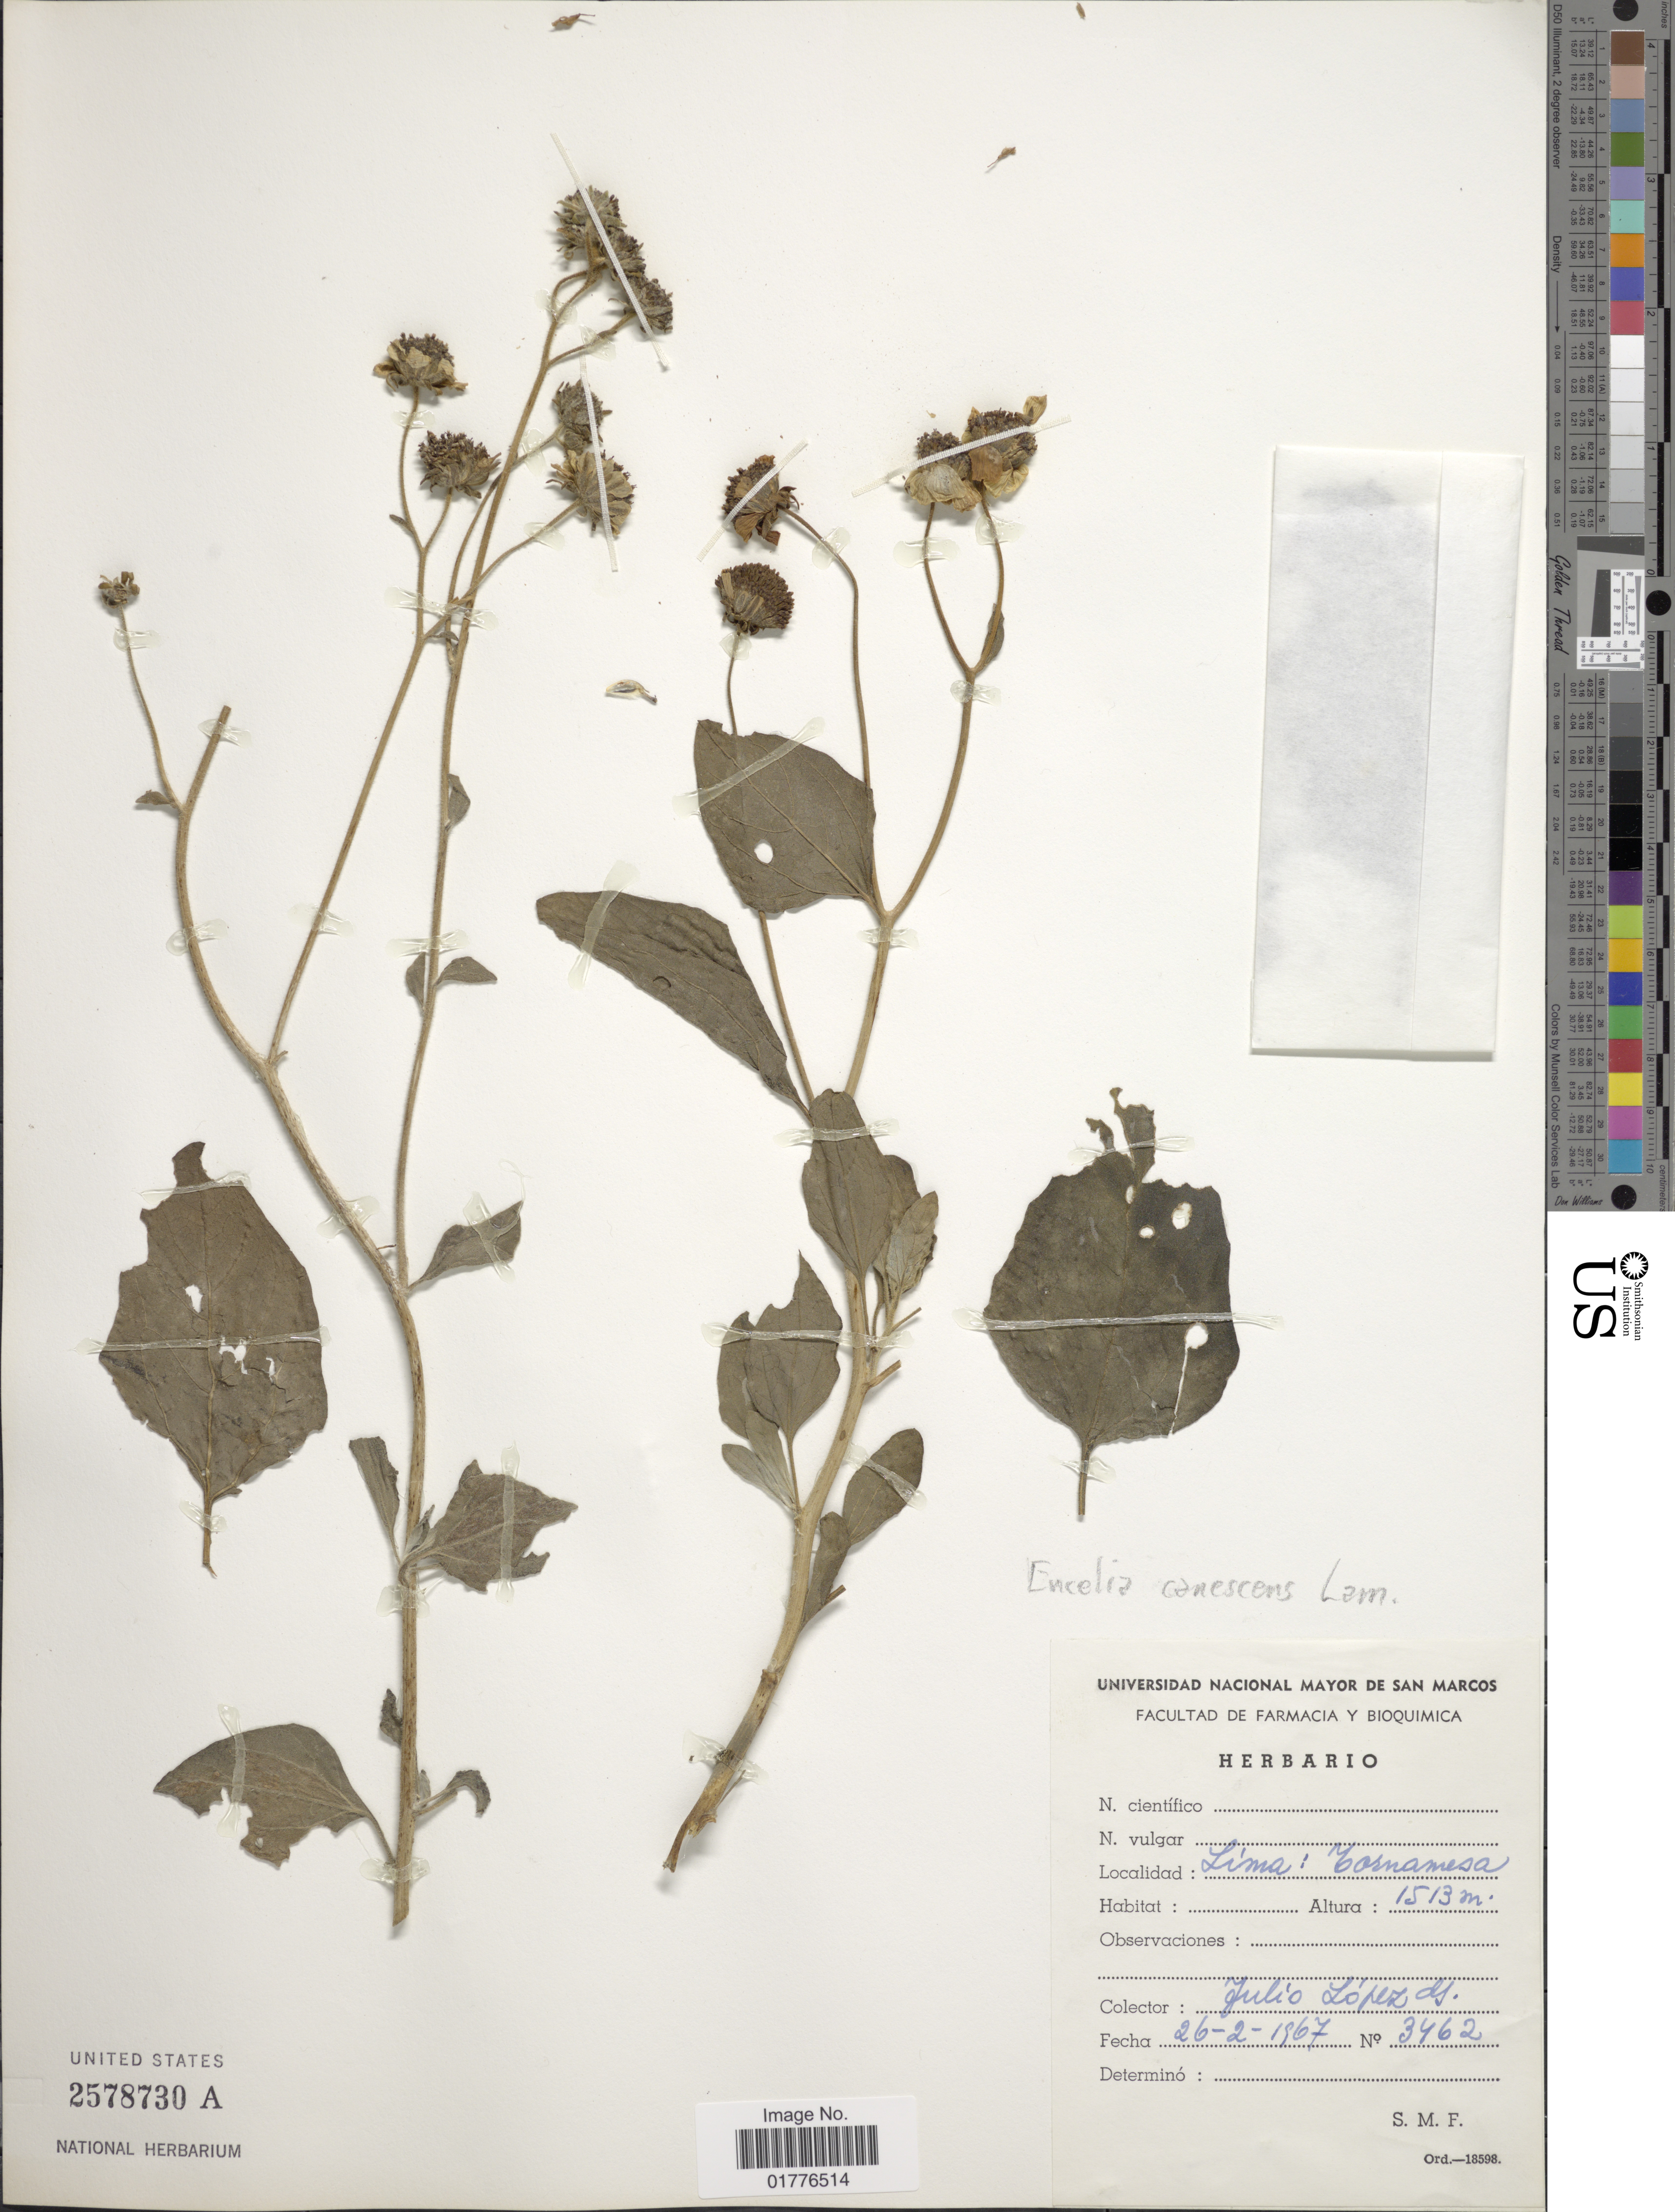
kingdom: Plantae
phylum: Tracheophyta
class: Magnoliopsida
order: Asterales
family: Asteraceae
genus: Encelia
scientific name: Encelia canescens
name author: Lam.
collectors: J. Lopez M.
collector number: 3462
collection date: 1967-02-26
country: Peru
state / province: Lima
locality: Tornamesa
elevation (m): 1513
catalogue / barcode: US 2578730A